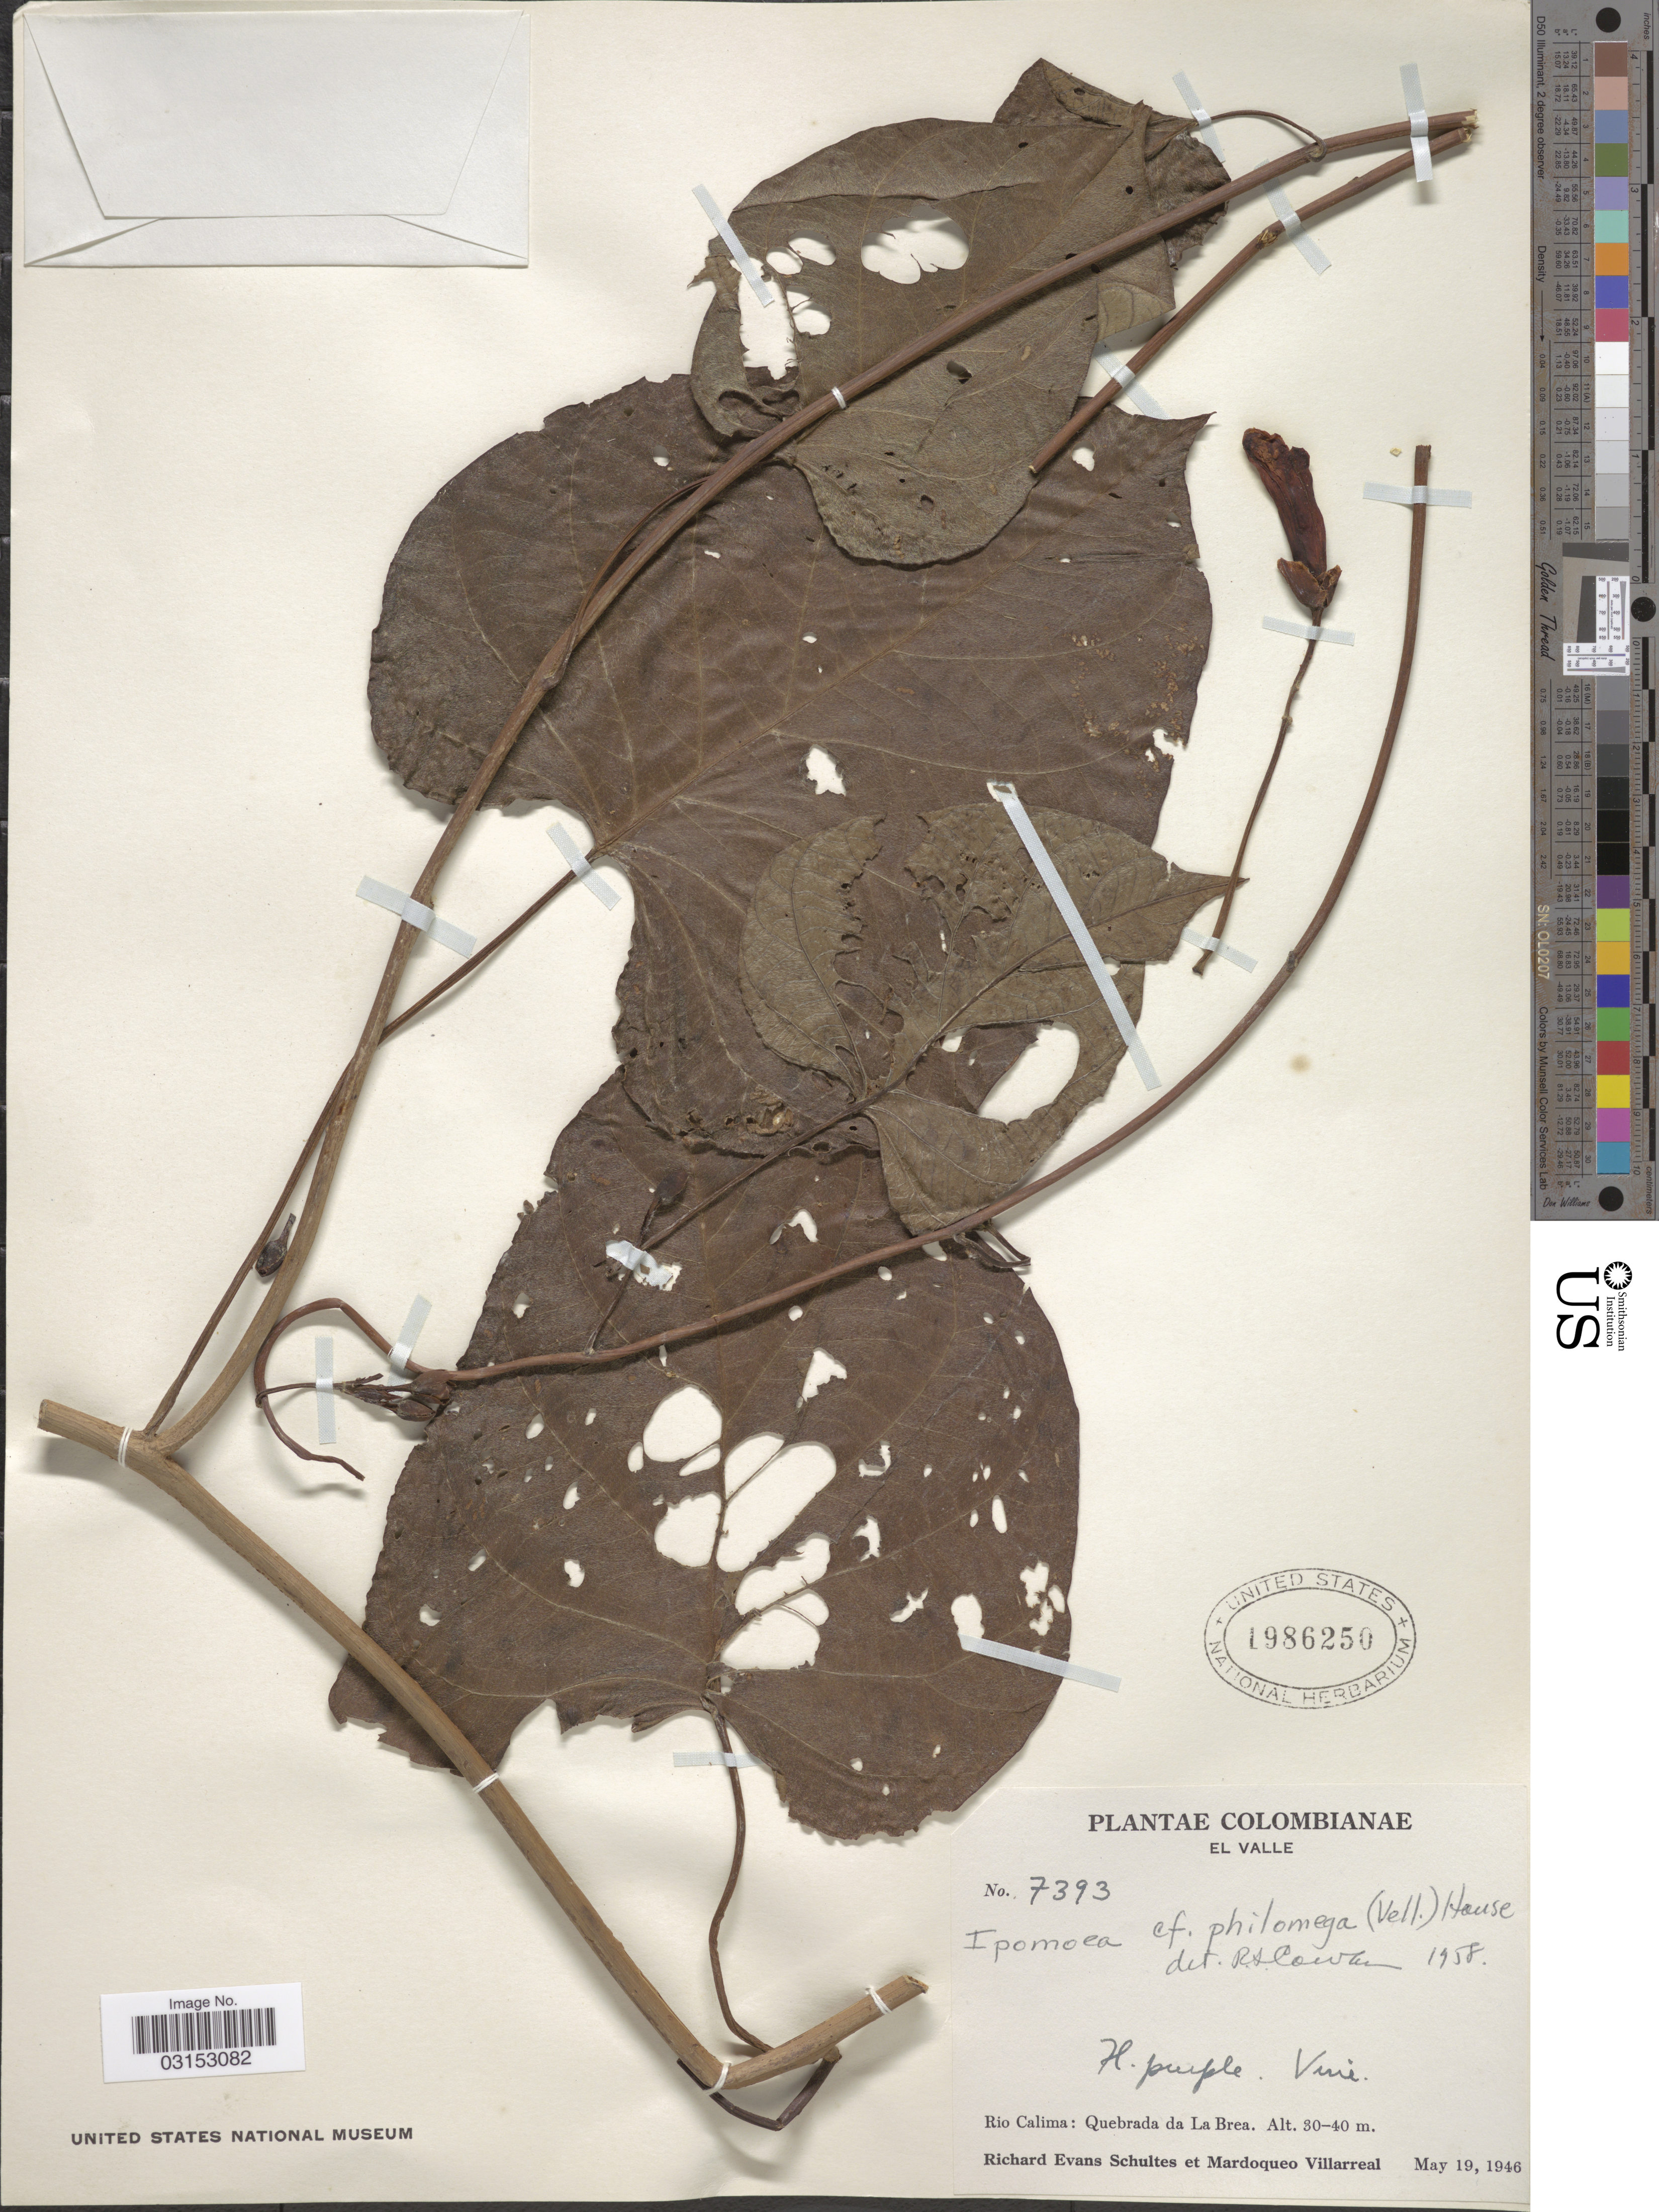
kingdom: Plantae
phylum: Tracheophyta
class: Magnoliopsida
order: Solanales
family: Convolvulaceae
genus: Ipomoea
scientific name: Ipomoea pterodes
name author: Choisy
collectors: R. E. Schultes & M. Villarreal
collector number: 7393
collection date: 1946-05-19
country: Colombia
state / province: Valle del Cauca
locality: El Valle, Rio Calima: Quebrada da La Brea.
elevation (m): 30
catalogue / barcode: US 1986250